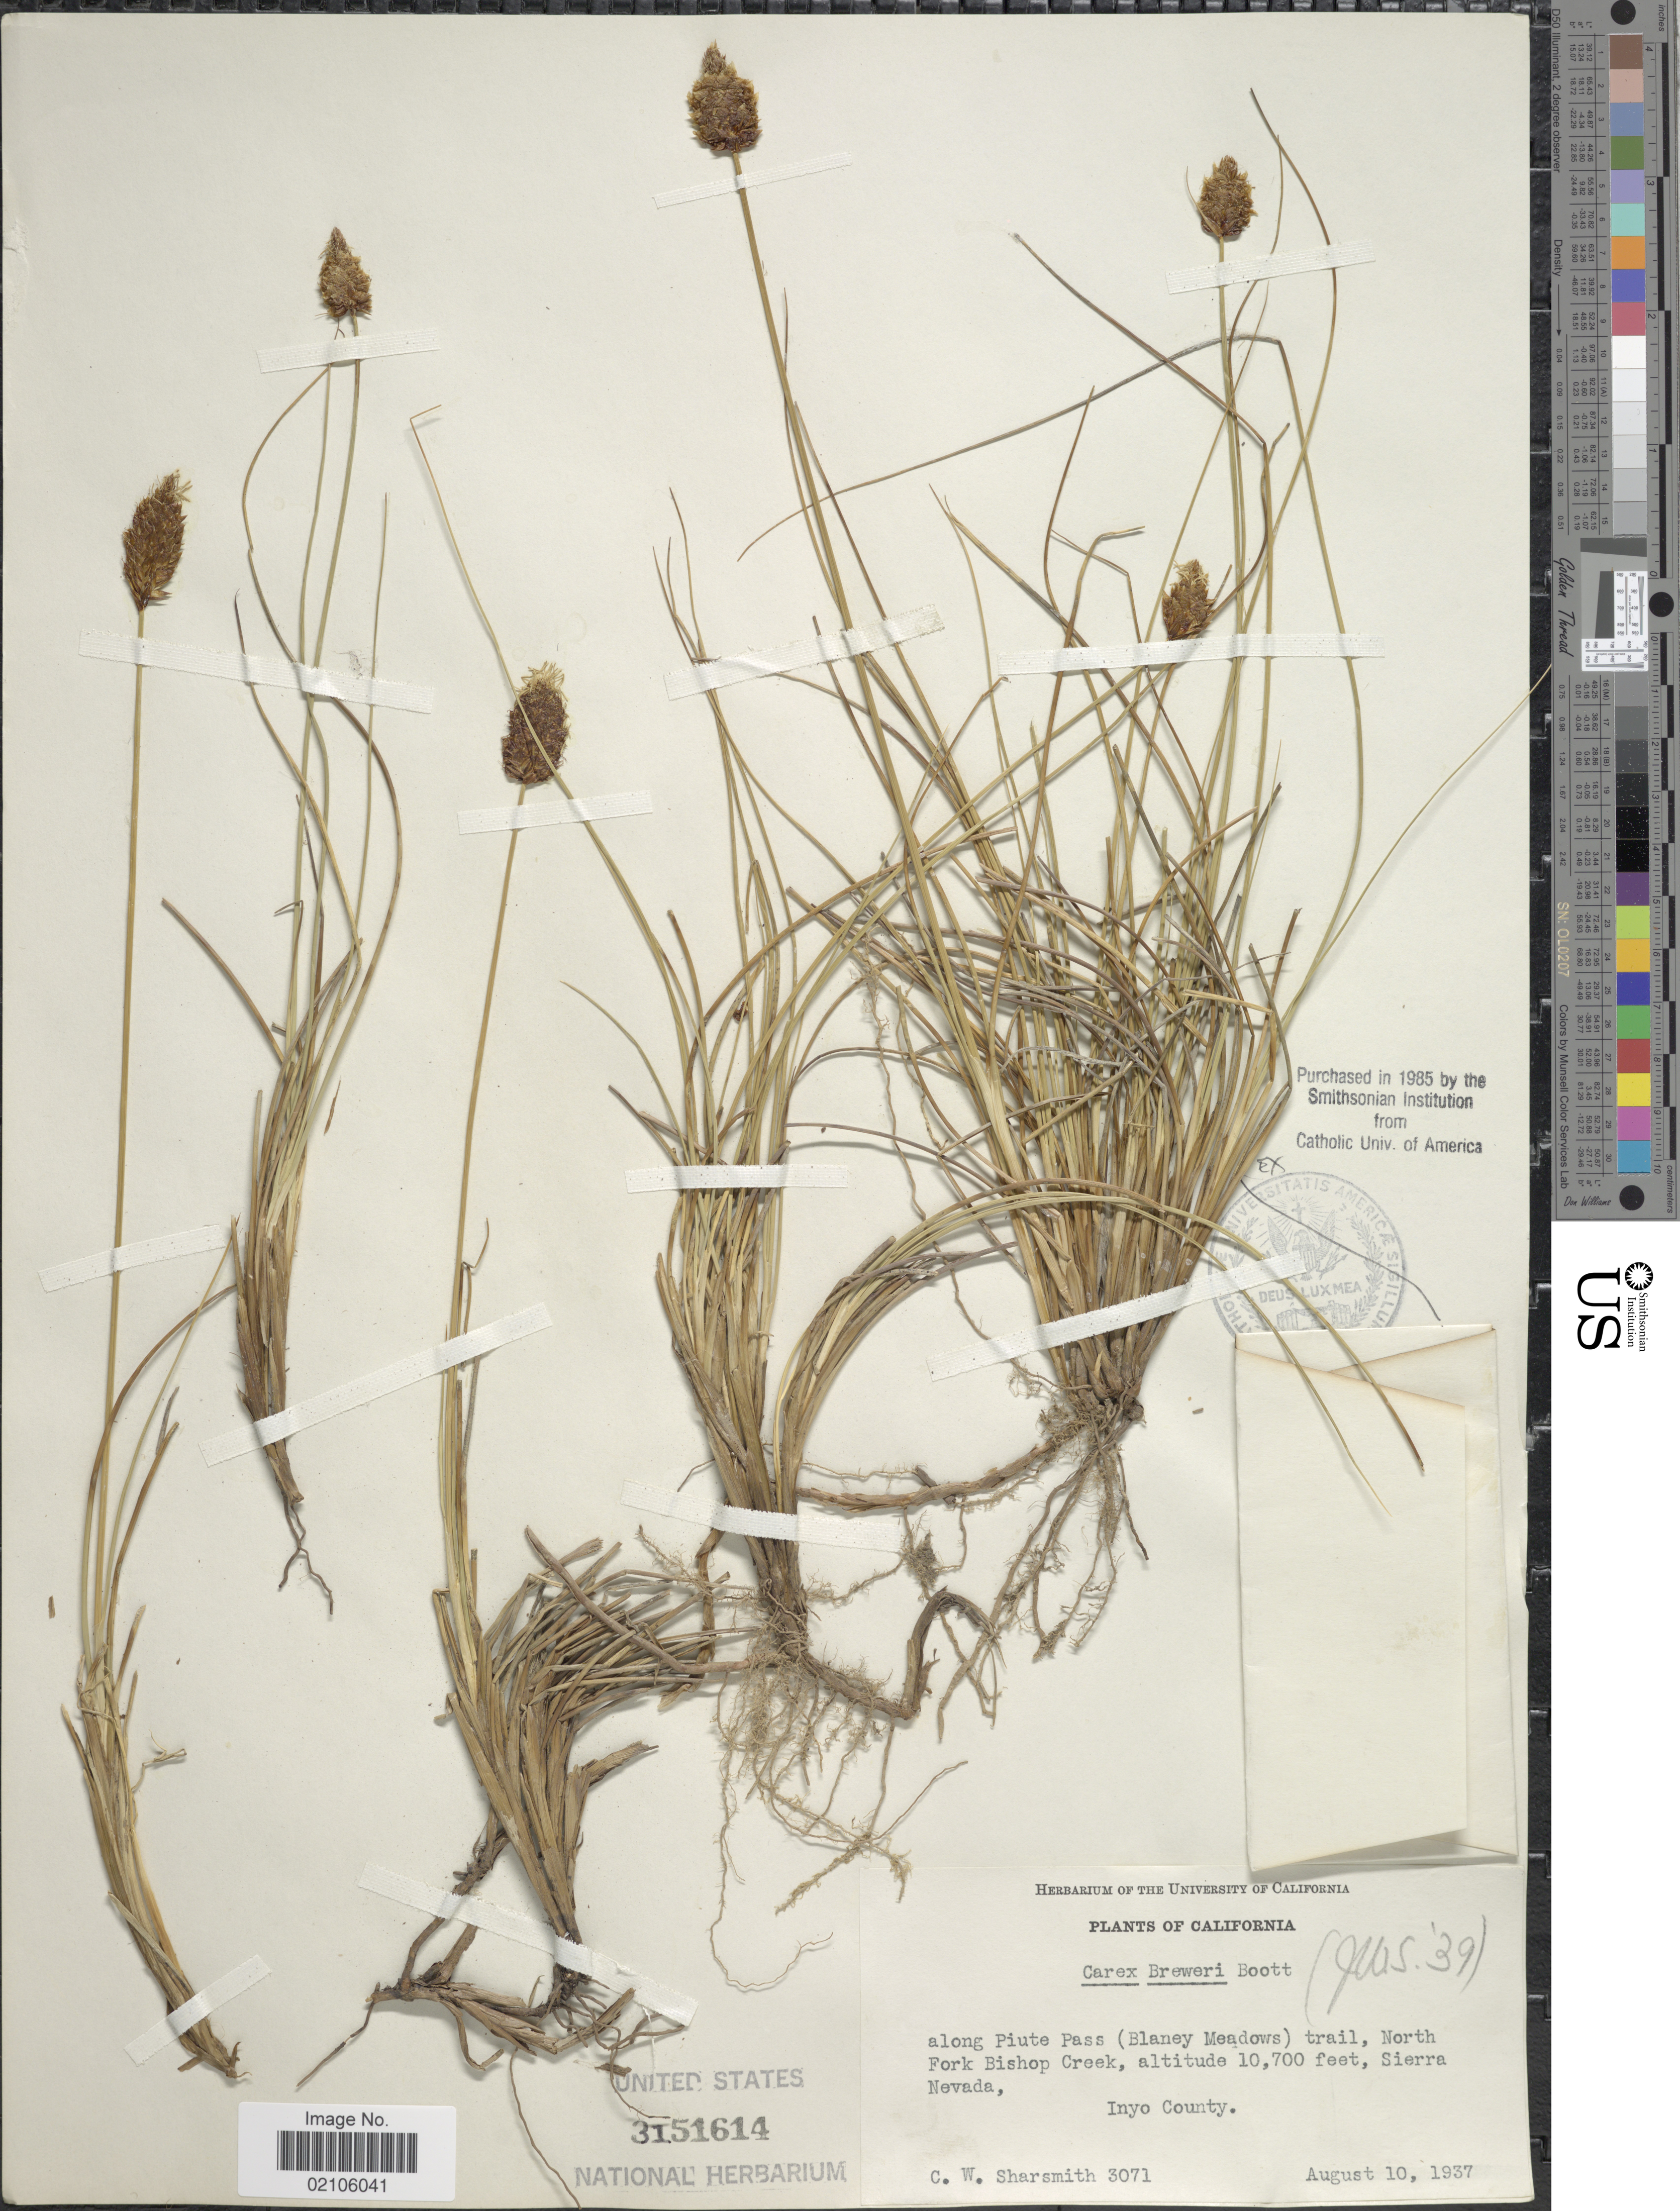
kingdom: Plantae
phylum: Tracheophyta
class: Liliopsida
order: Poales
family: Cyperaceae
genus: Carex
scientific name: Carex breweri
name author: Boott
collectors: C. Sharsmith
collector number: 3071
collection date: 1937-08-10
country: United States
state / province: California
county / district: Inyo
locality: Along Piute Pass (Blaney Meadows) trail, North Fork Bishop Creek, Sierra Nevada, Inyo County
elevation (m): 3261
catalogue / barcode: US 3151614